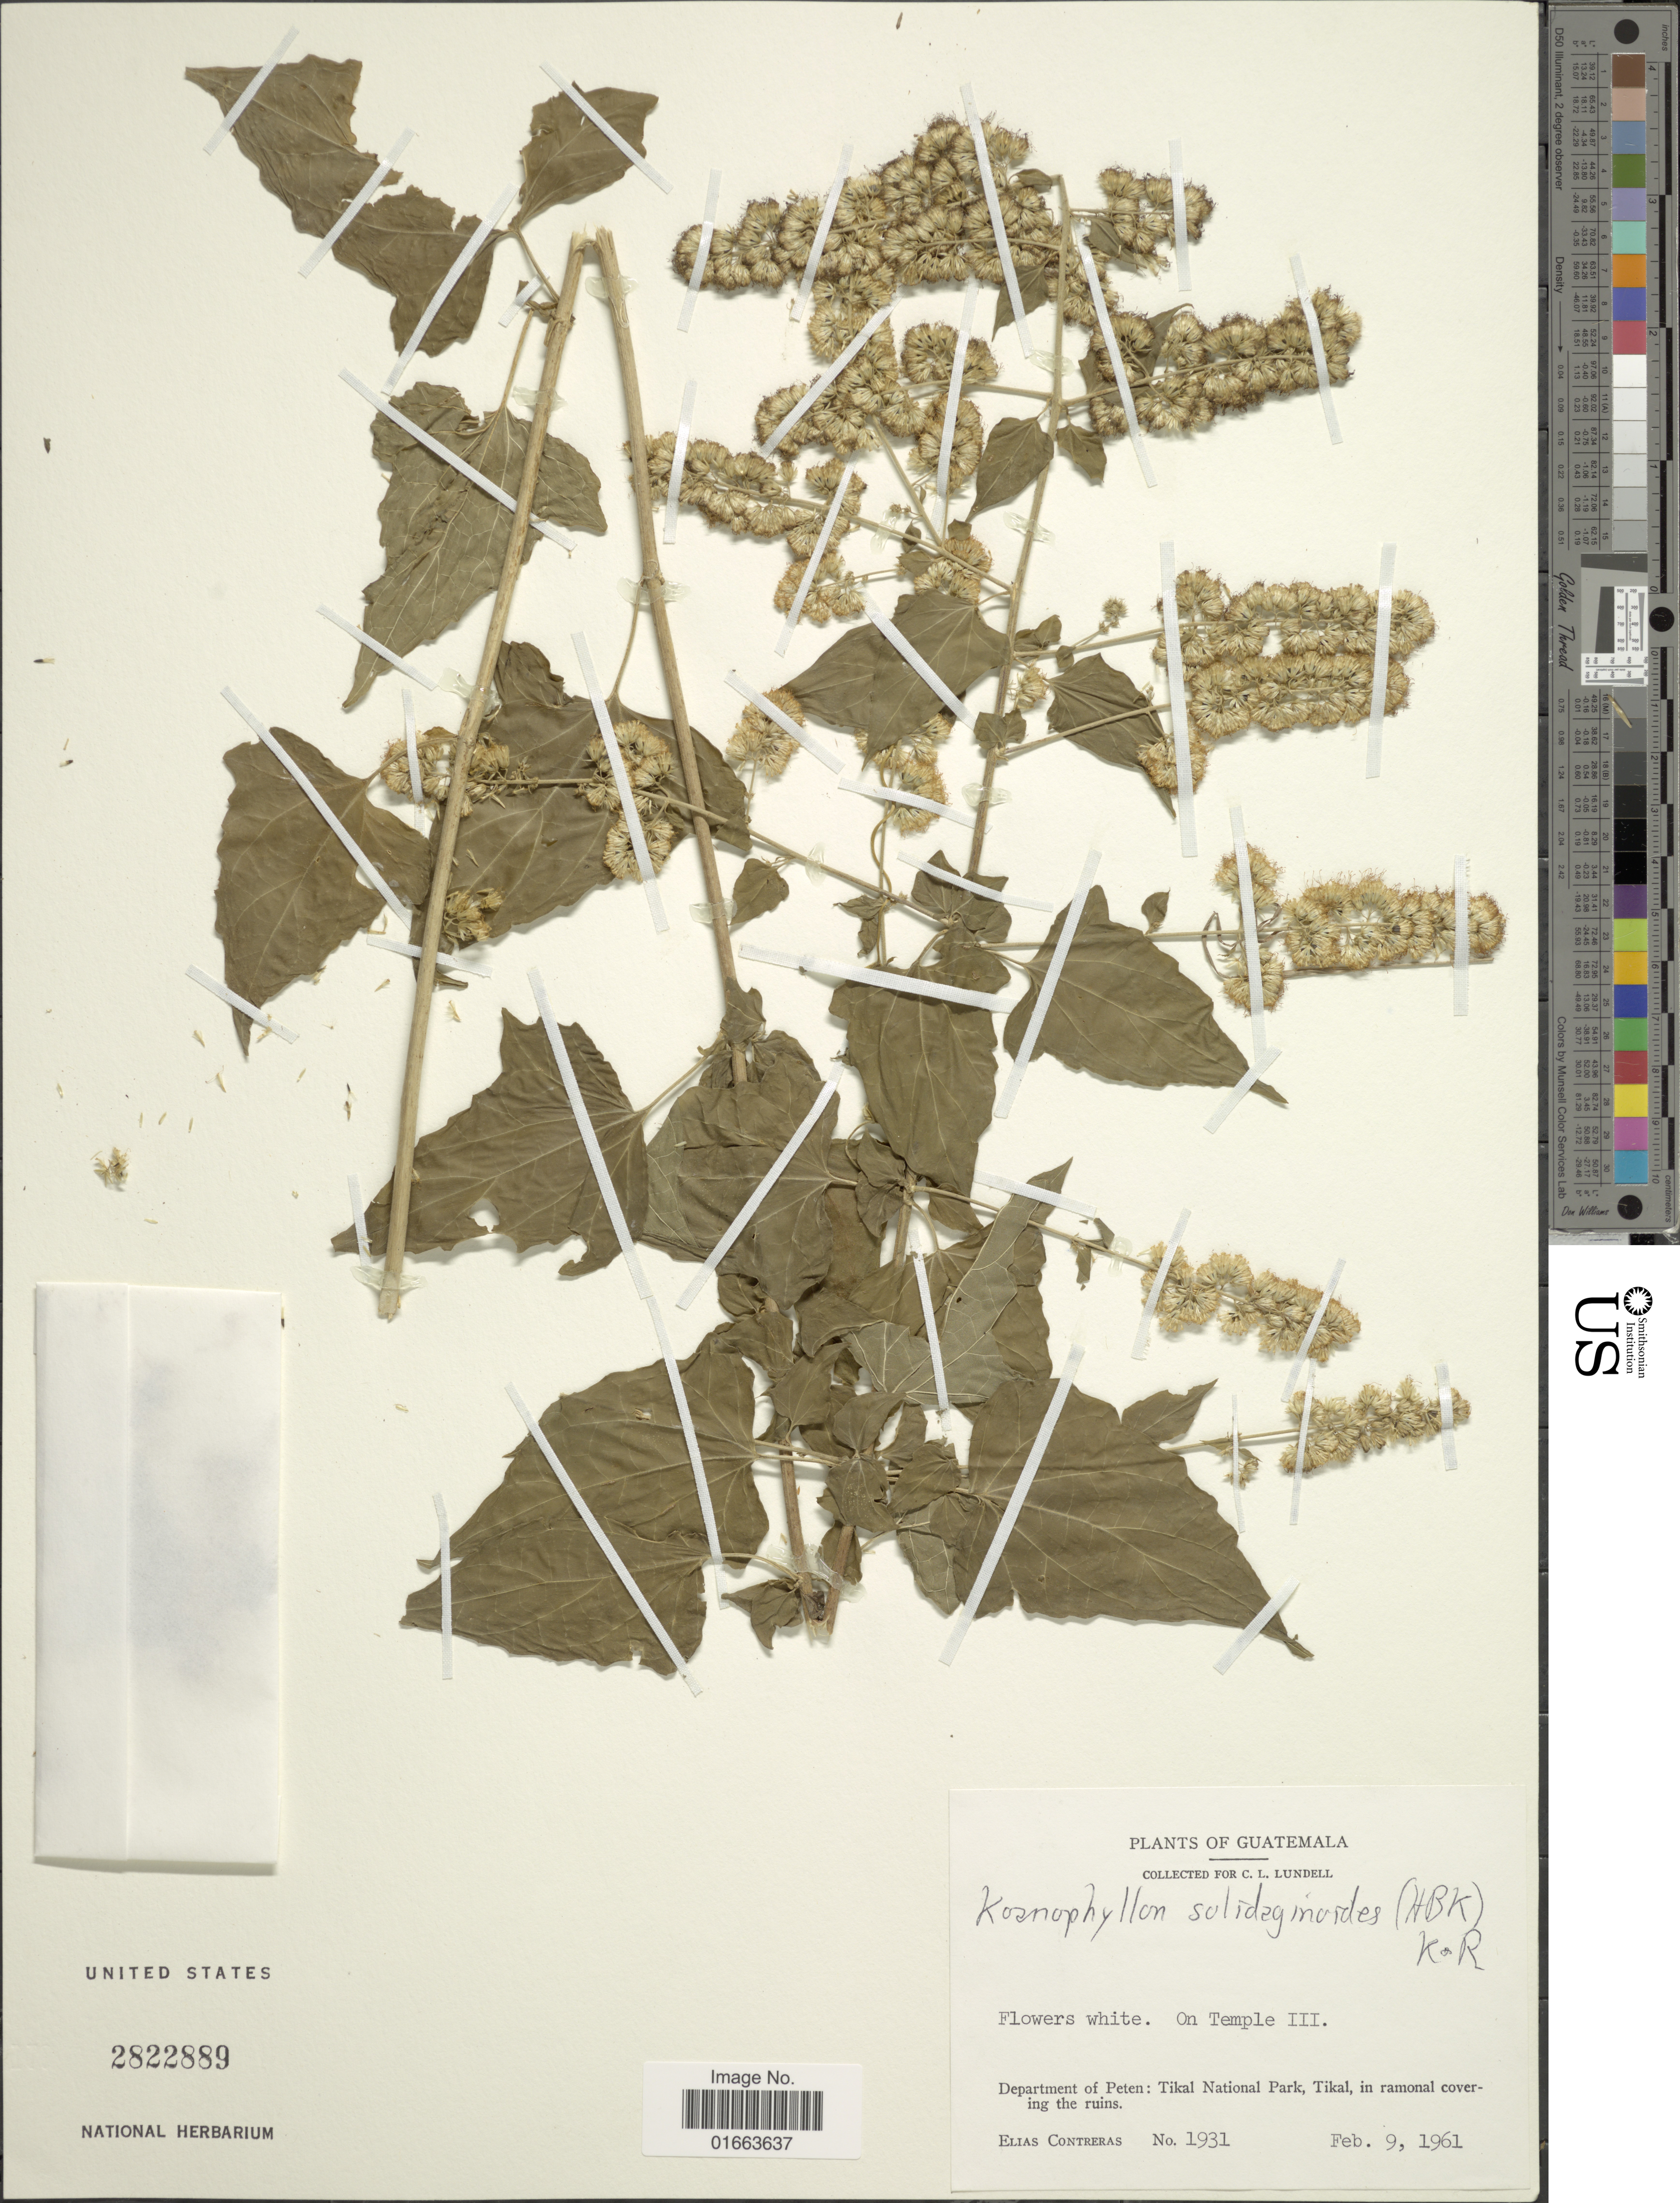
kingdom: Plantae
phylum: Tracheophyta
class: Magnoliopsida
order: Asterales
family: Asteraceae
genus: Koanophyllon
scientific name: Koanophyllon solidaginoides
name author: (Kunth) R.M. King & H. Rob.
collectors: E. Contreras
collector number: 1931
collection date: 1961-02-09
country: Guatemala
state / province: El Petén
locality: Om Temple III, Department of Peten: Tikal National Park, in ramonal covering the ruins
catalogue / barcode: US 2822889